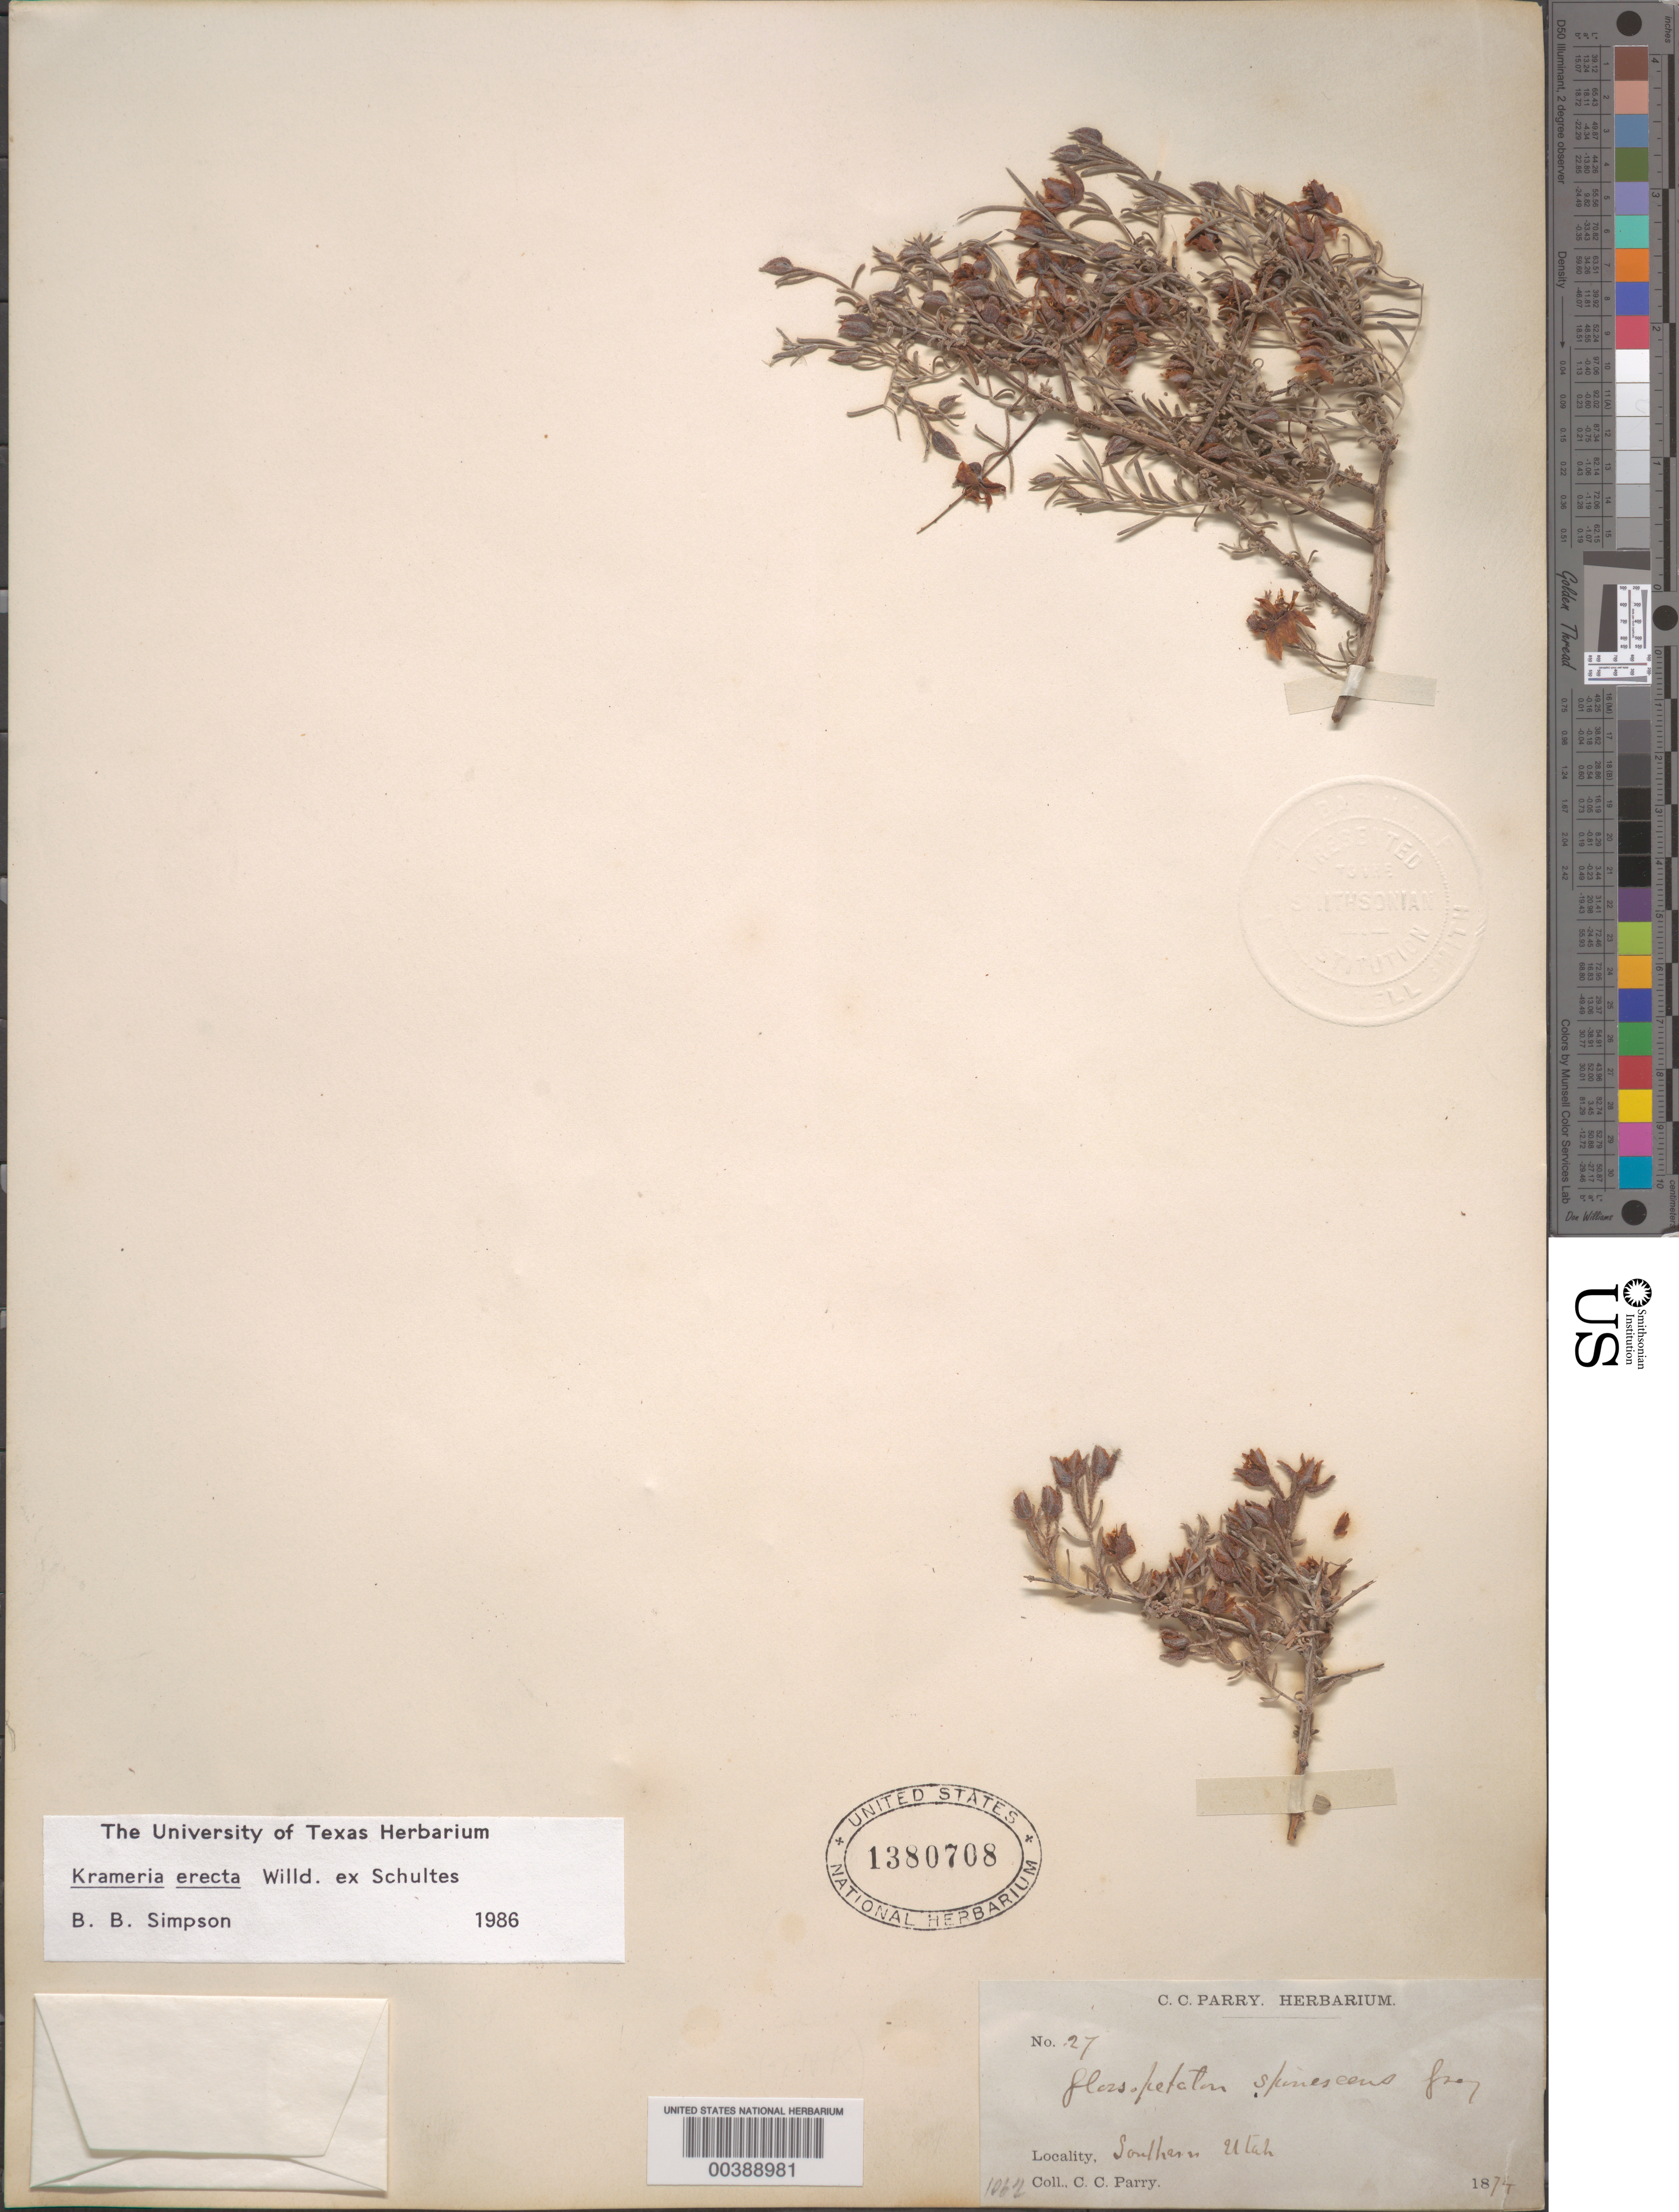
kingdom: Plantae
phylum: Tracheophyta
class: Magnoliopsida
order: Zygophyllales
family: Krameriaceae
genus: Krameria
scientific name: Krameria erecta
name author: Willd. ex Schult.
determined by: Simpson, B. B.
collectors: C. C. Parry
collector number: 27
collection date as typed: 1874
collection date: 1874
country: United States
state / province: Utah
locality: Southern utah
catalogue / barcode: US 1380708